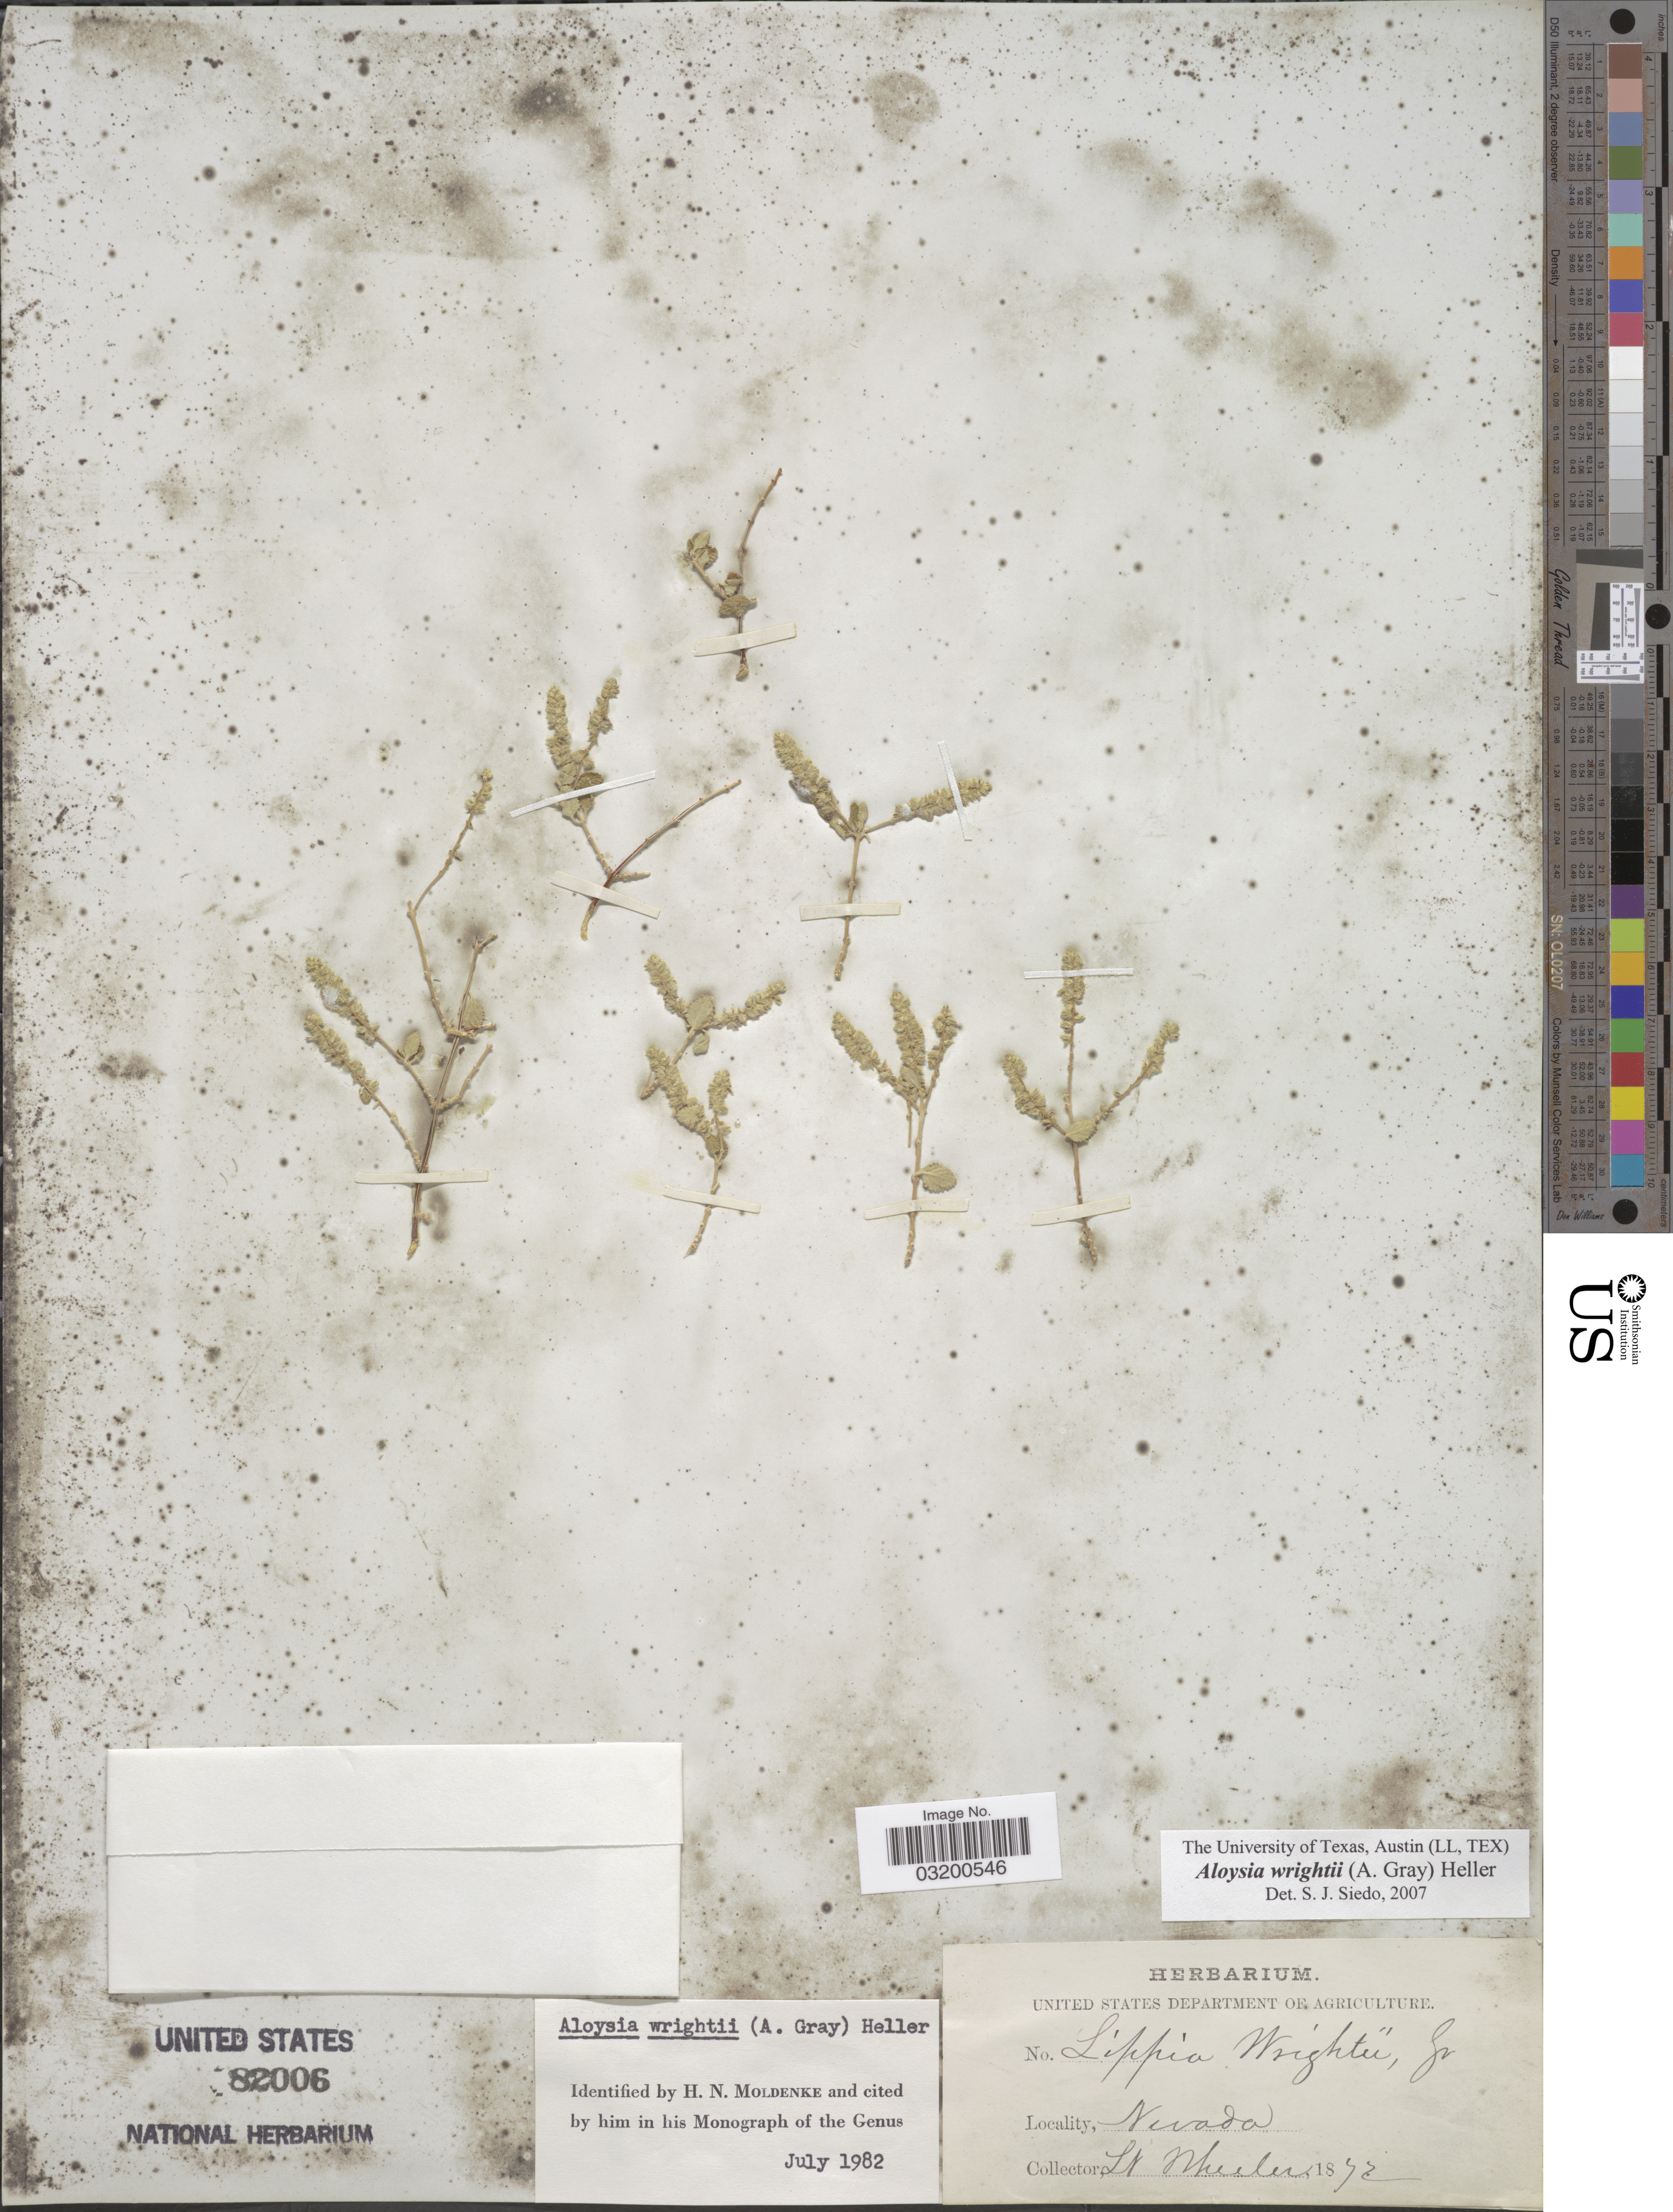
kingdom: Plantae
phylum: Tracheophyta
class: Magnoliopsida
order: Lamiales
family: Verbenaceae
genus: Aloysia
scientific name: Aloysia wrightii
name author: A. Heller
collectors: -- Wheeler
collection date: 1872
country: United States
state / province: Nevada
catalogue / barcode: US 82006